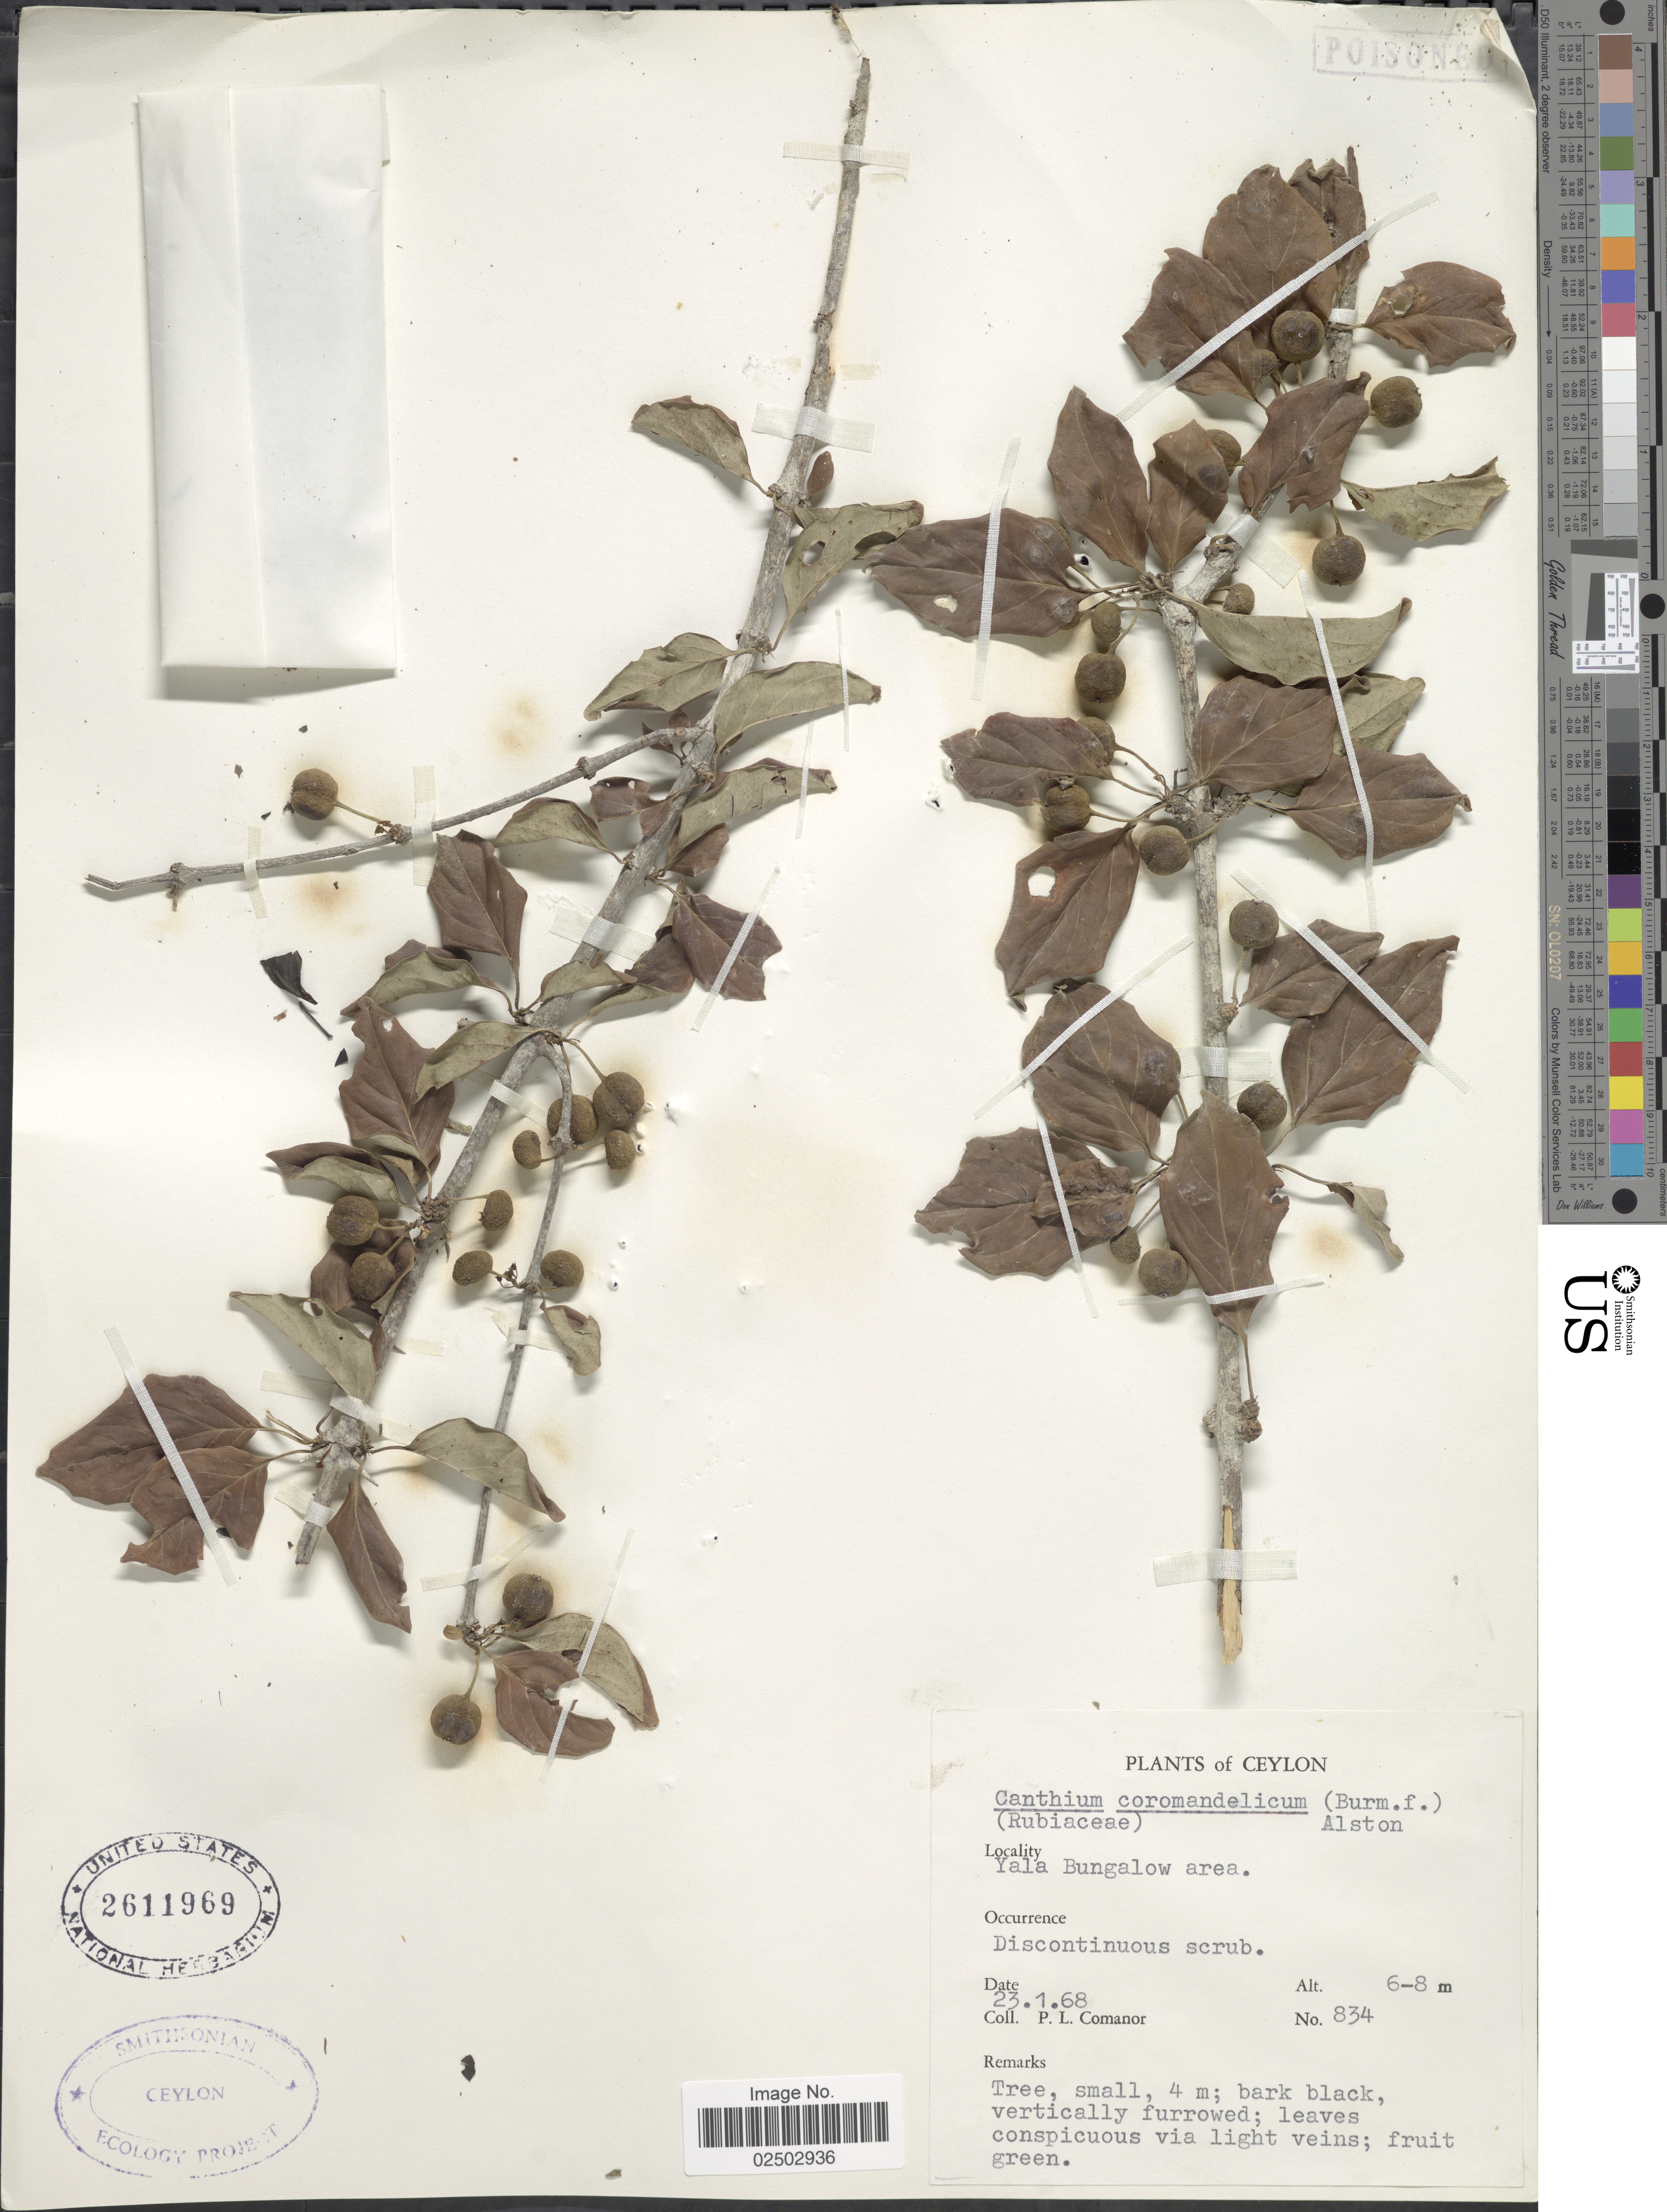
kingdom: Plantae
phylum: Tracheophyta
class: Magnoliopsida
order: Gentianales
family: Rubiaceae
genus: Canthium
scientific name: Canthium coromandelicum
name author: (Burm. f.) Alston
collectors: P. Comanor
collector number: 834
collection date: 1968-01-23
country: Sri Lanka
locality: Ceylon, Yala Bungalow area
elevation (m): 6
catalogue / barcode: US 2611969